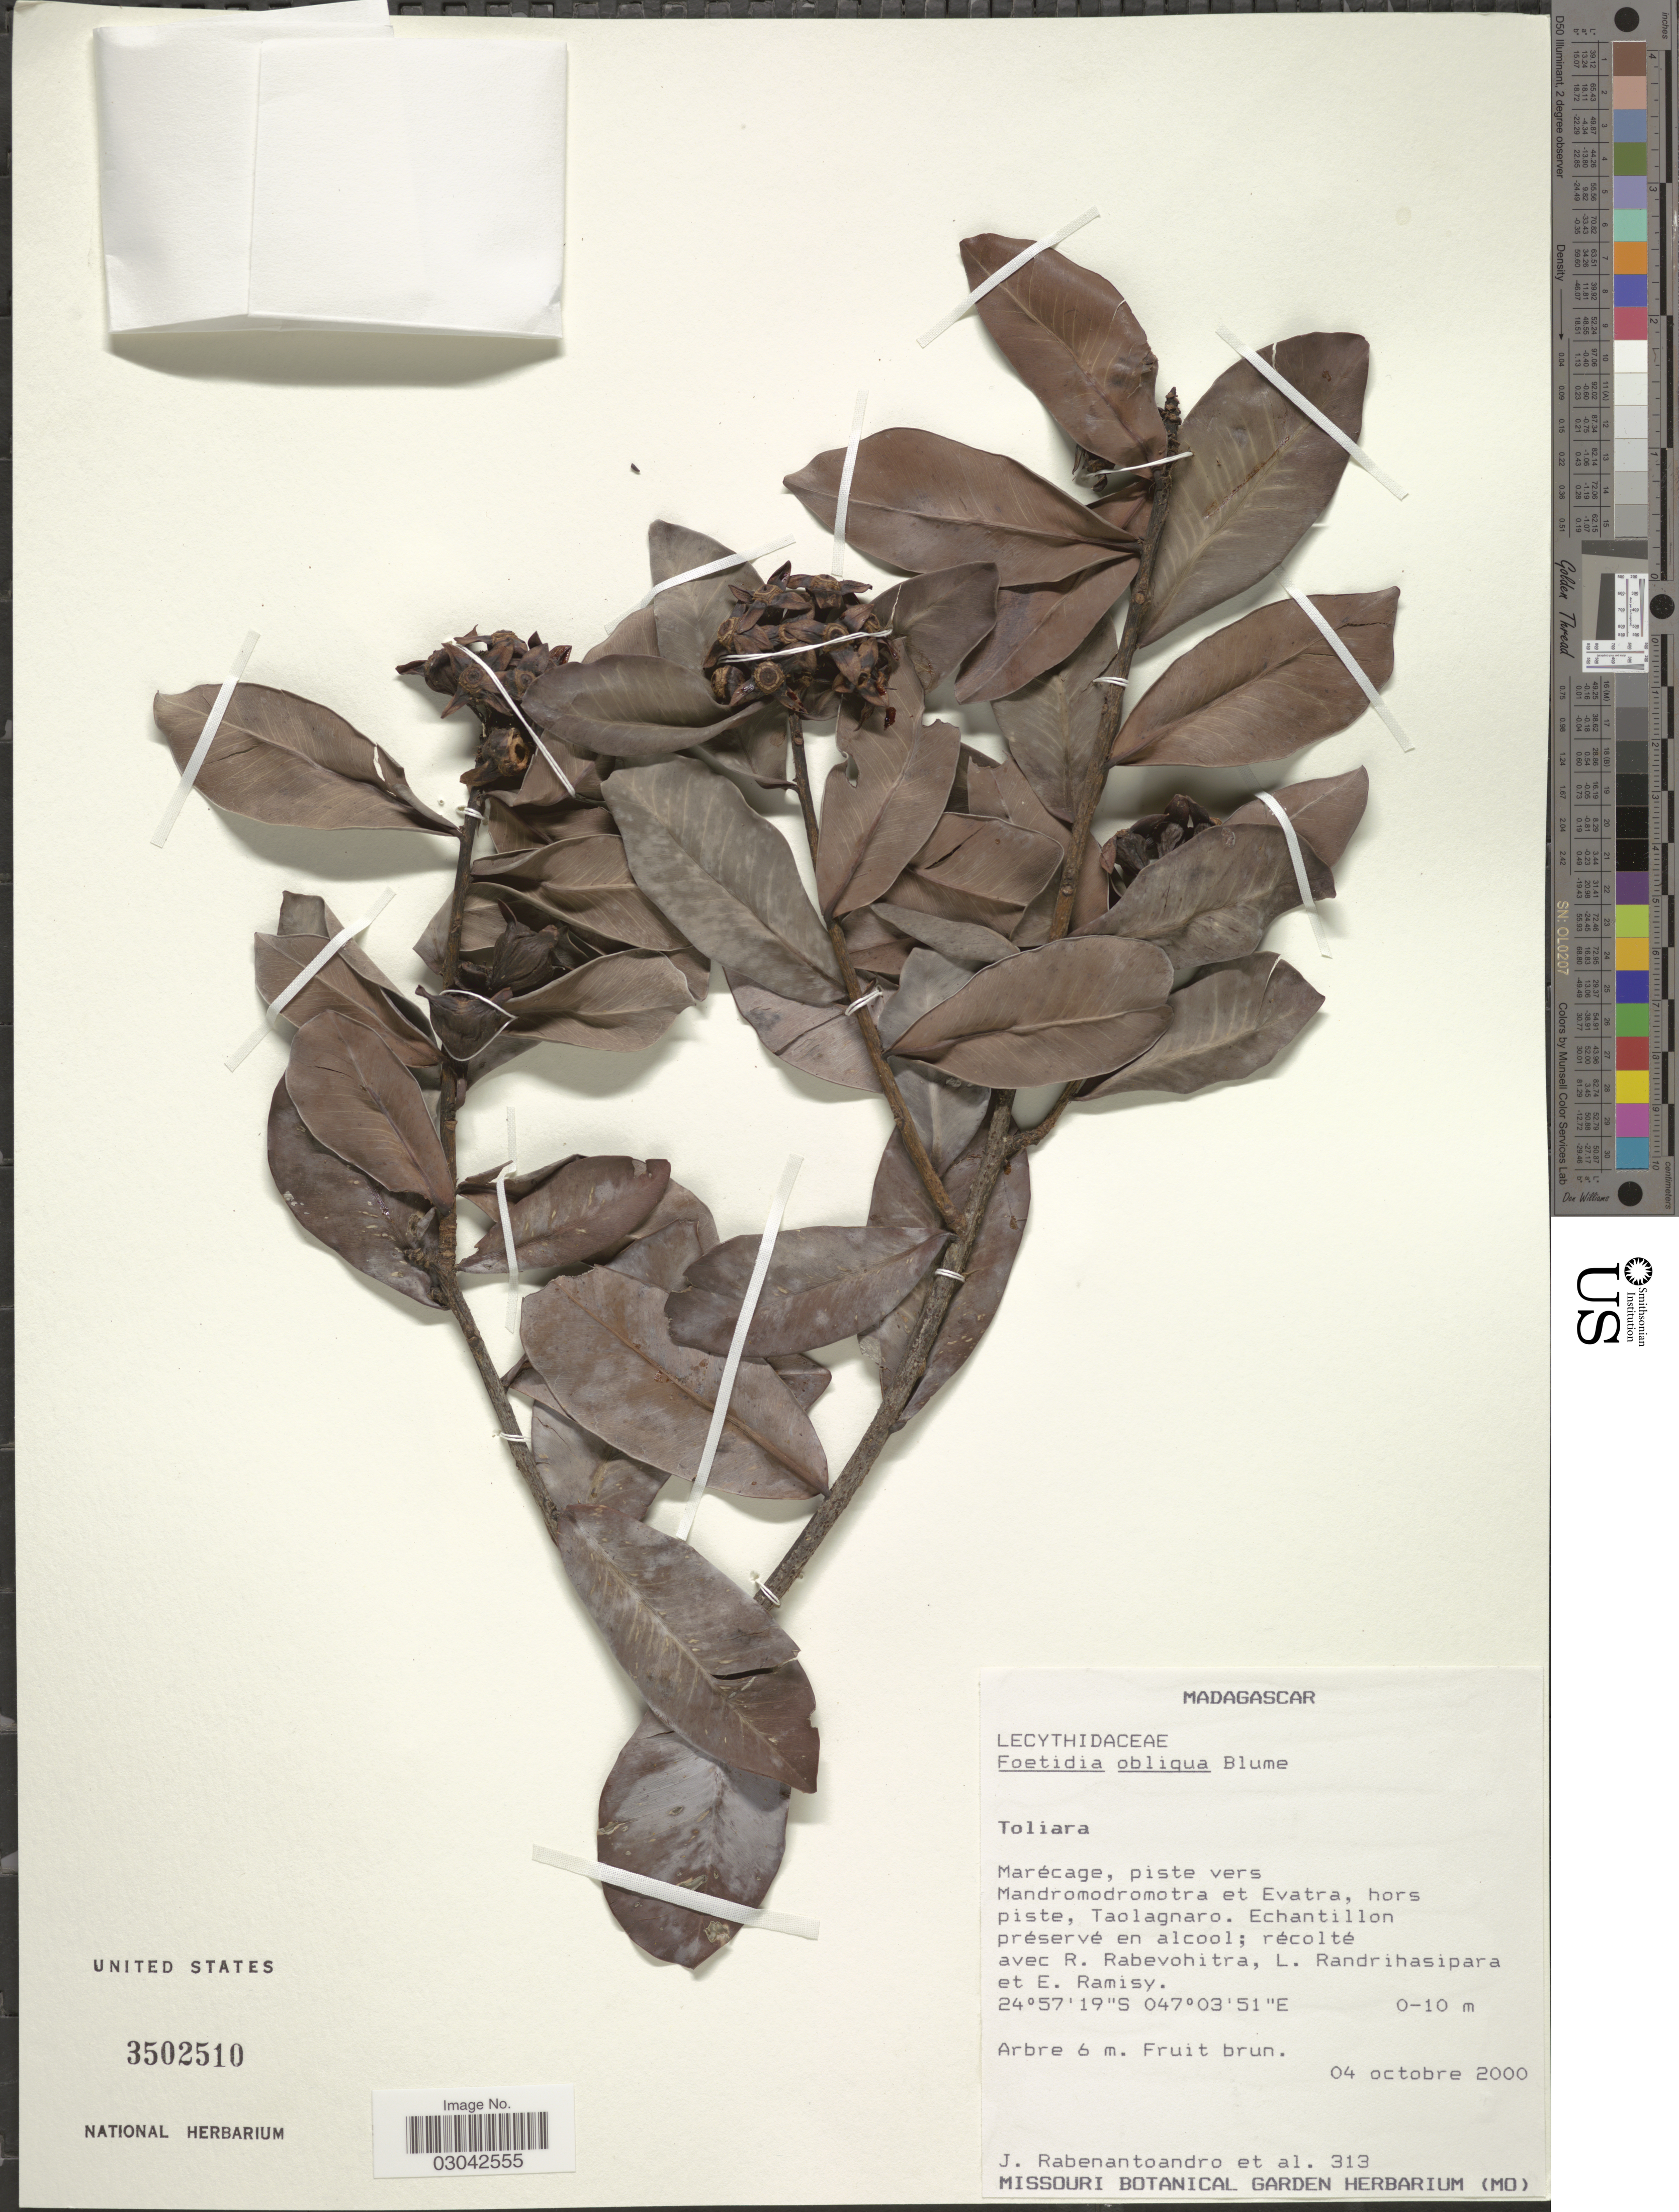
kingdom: Plantae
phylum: Tracheophyta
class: Magnoliopsida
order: Ericales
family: Lecythidaceae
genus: Foetidia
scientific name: Foetidia obliqua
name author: Blume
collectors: J. Rabenantoandro, R. Rabevohitra, L. Randrihasipara & E. Ramisy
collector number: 313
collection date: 2000-10-04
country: Madagascar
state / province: Anosy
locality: Marécage, piste vers Mandromodromotra et Evatra, hors piste, Taolagnaro.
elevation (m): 0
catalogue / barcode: US 3502510